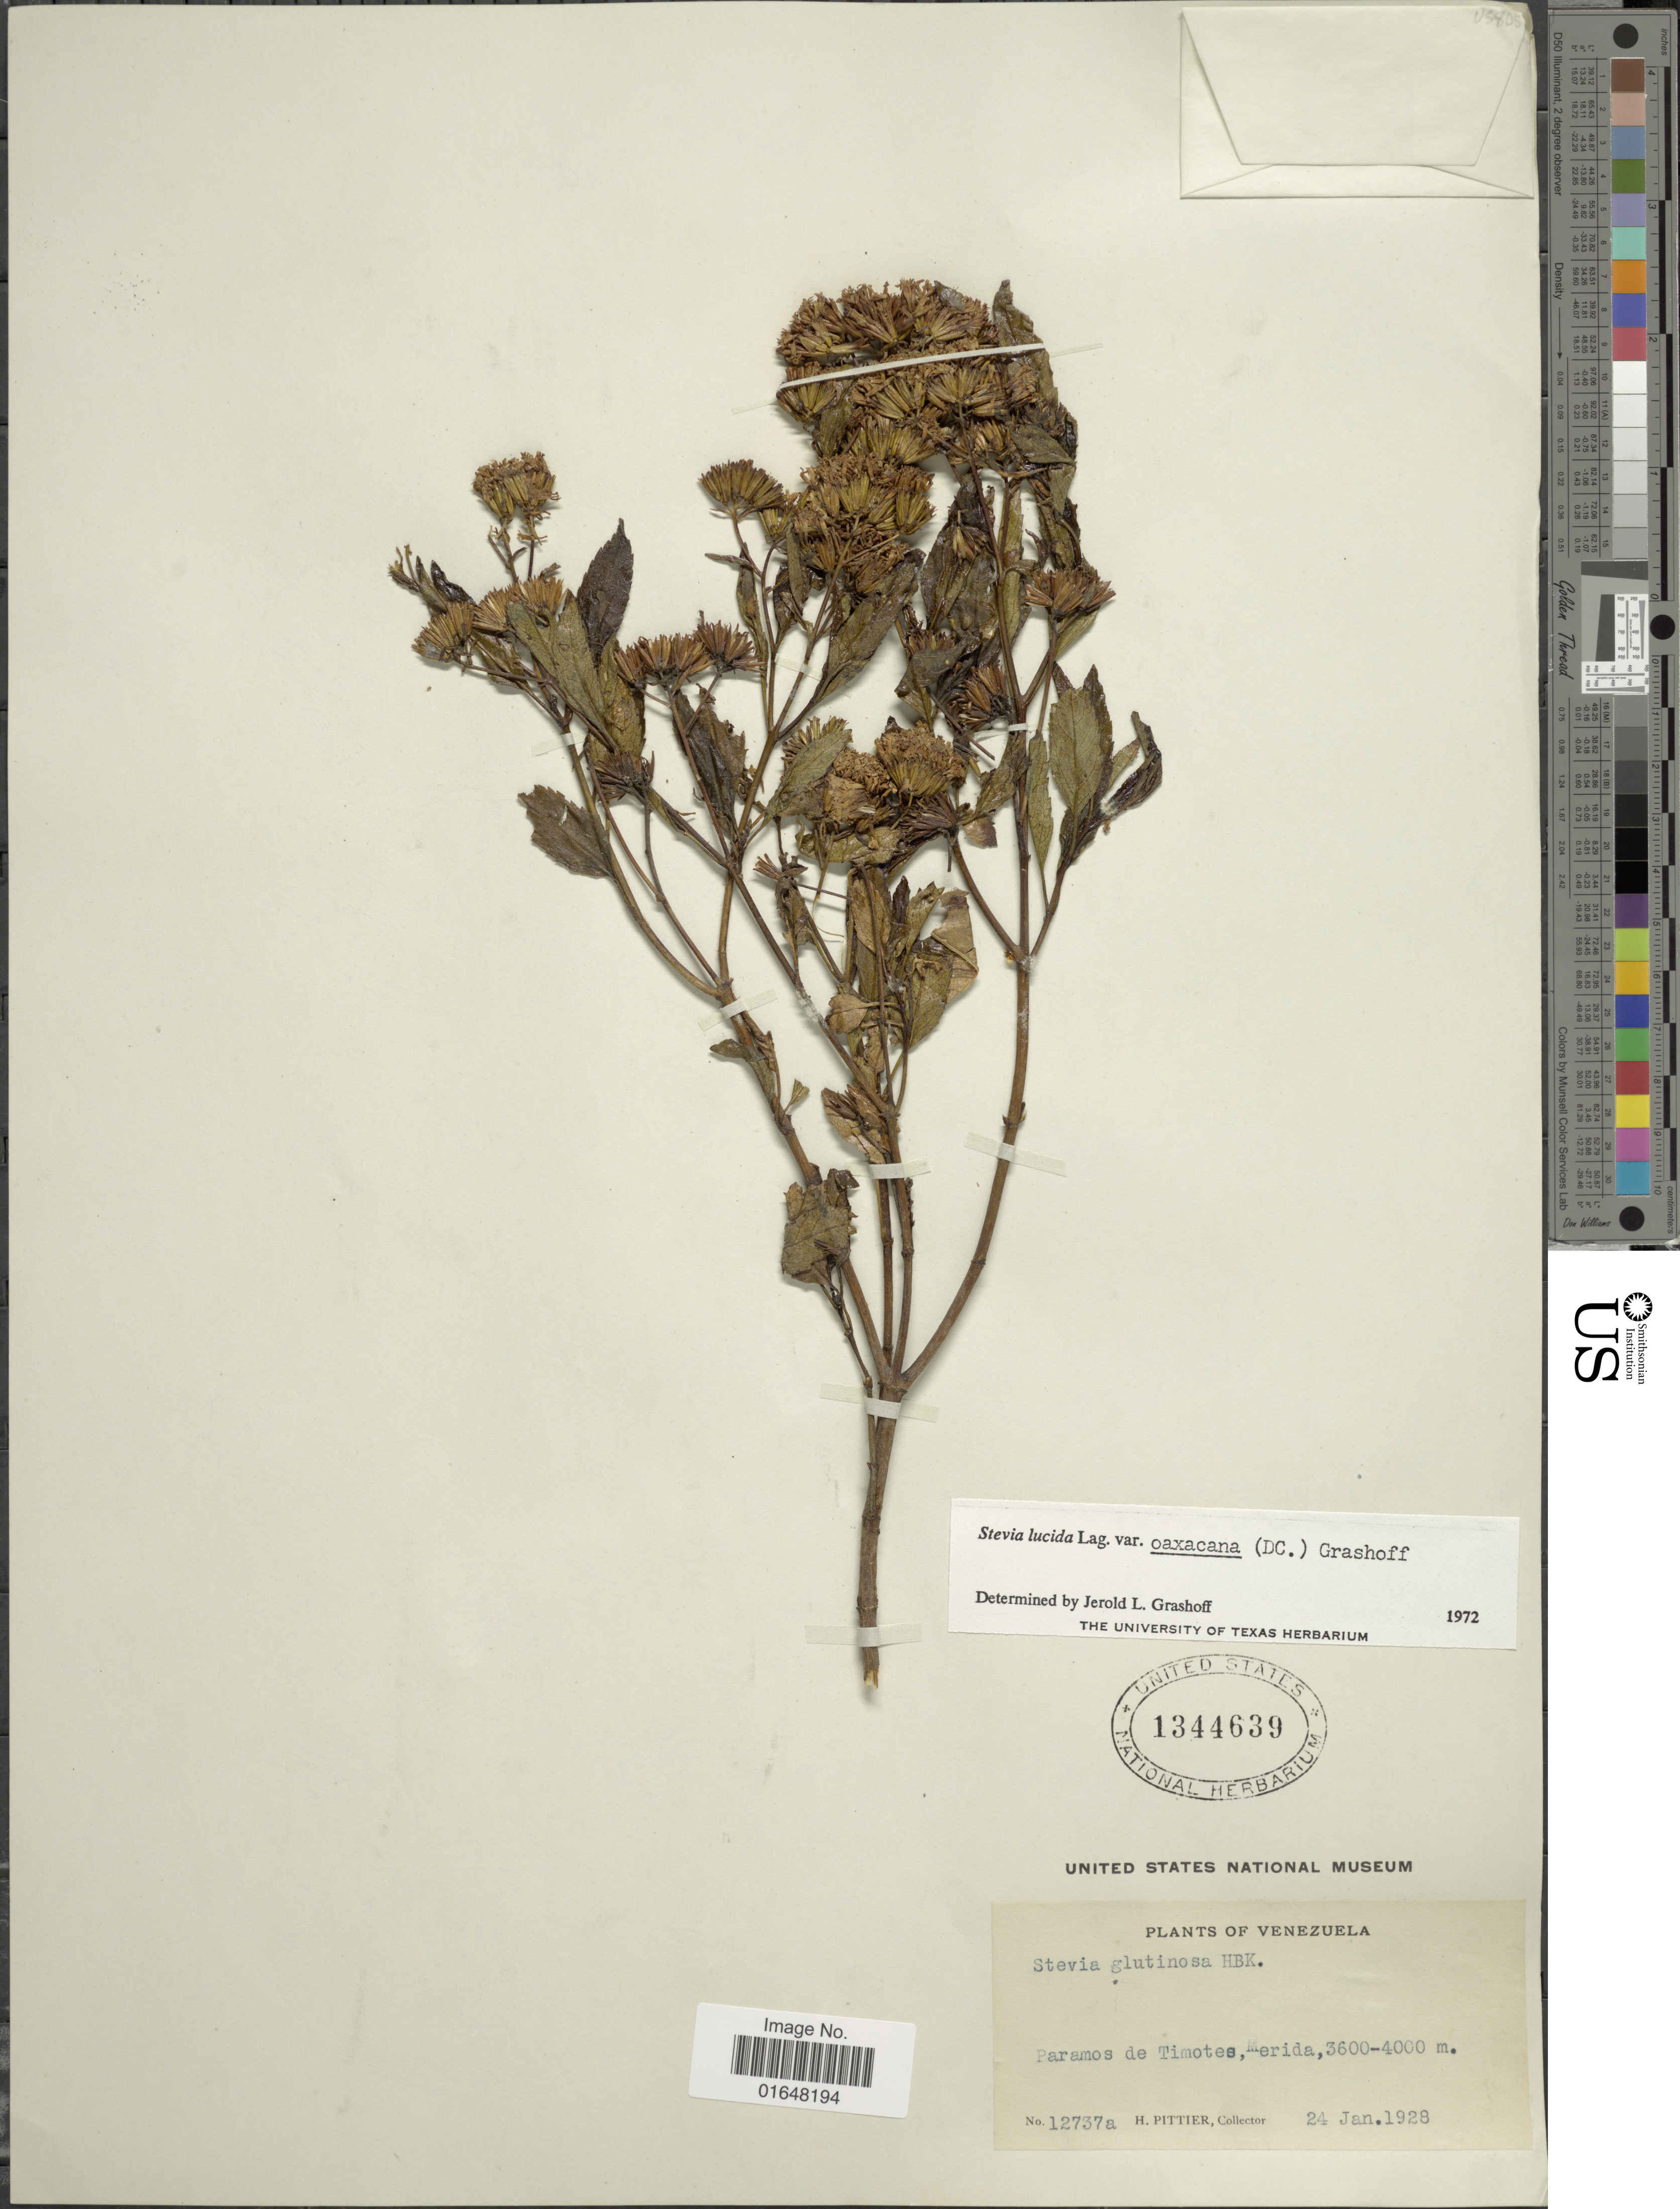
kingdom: Plantae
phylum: Tracheophyta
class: Magnoliopsida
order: Asterales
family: Asteraceae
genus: Stevia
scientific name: Stevia lucida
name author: Lag.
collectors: H. F. Pittier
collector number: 12737a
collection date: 1928-01-24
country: Venezuela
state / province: Mérida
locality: Paramos de Timotes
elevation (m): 3600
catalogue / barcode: US 1344639